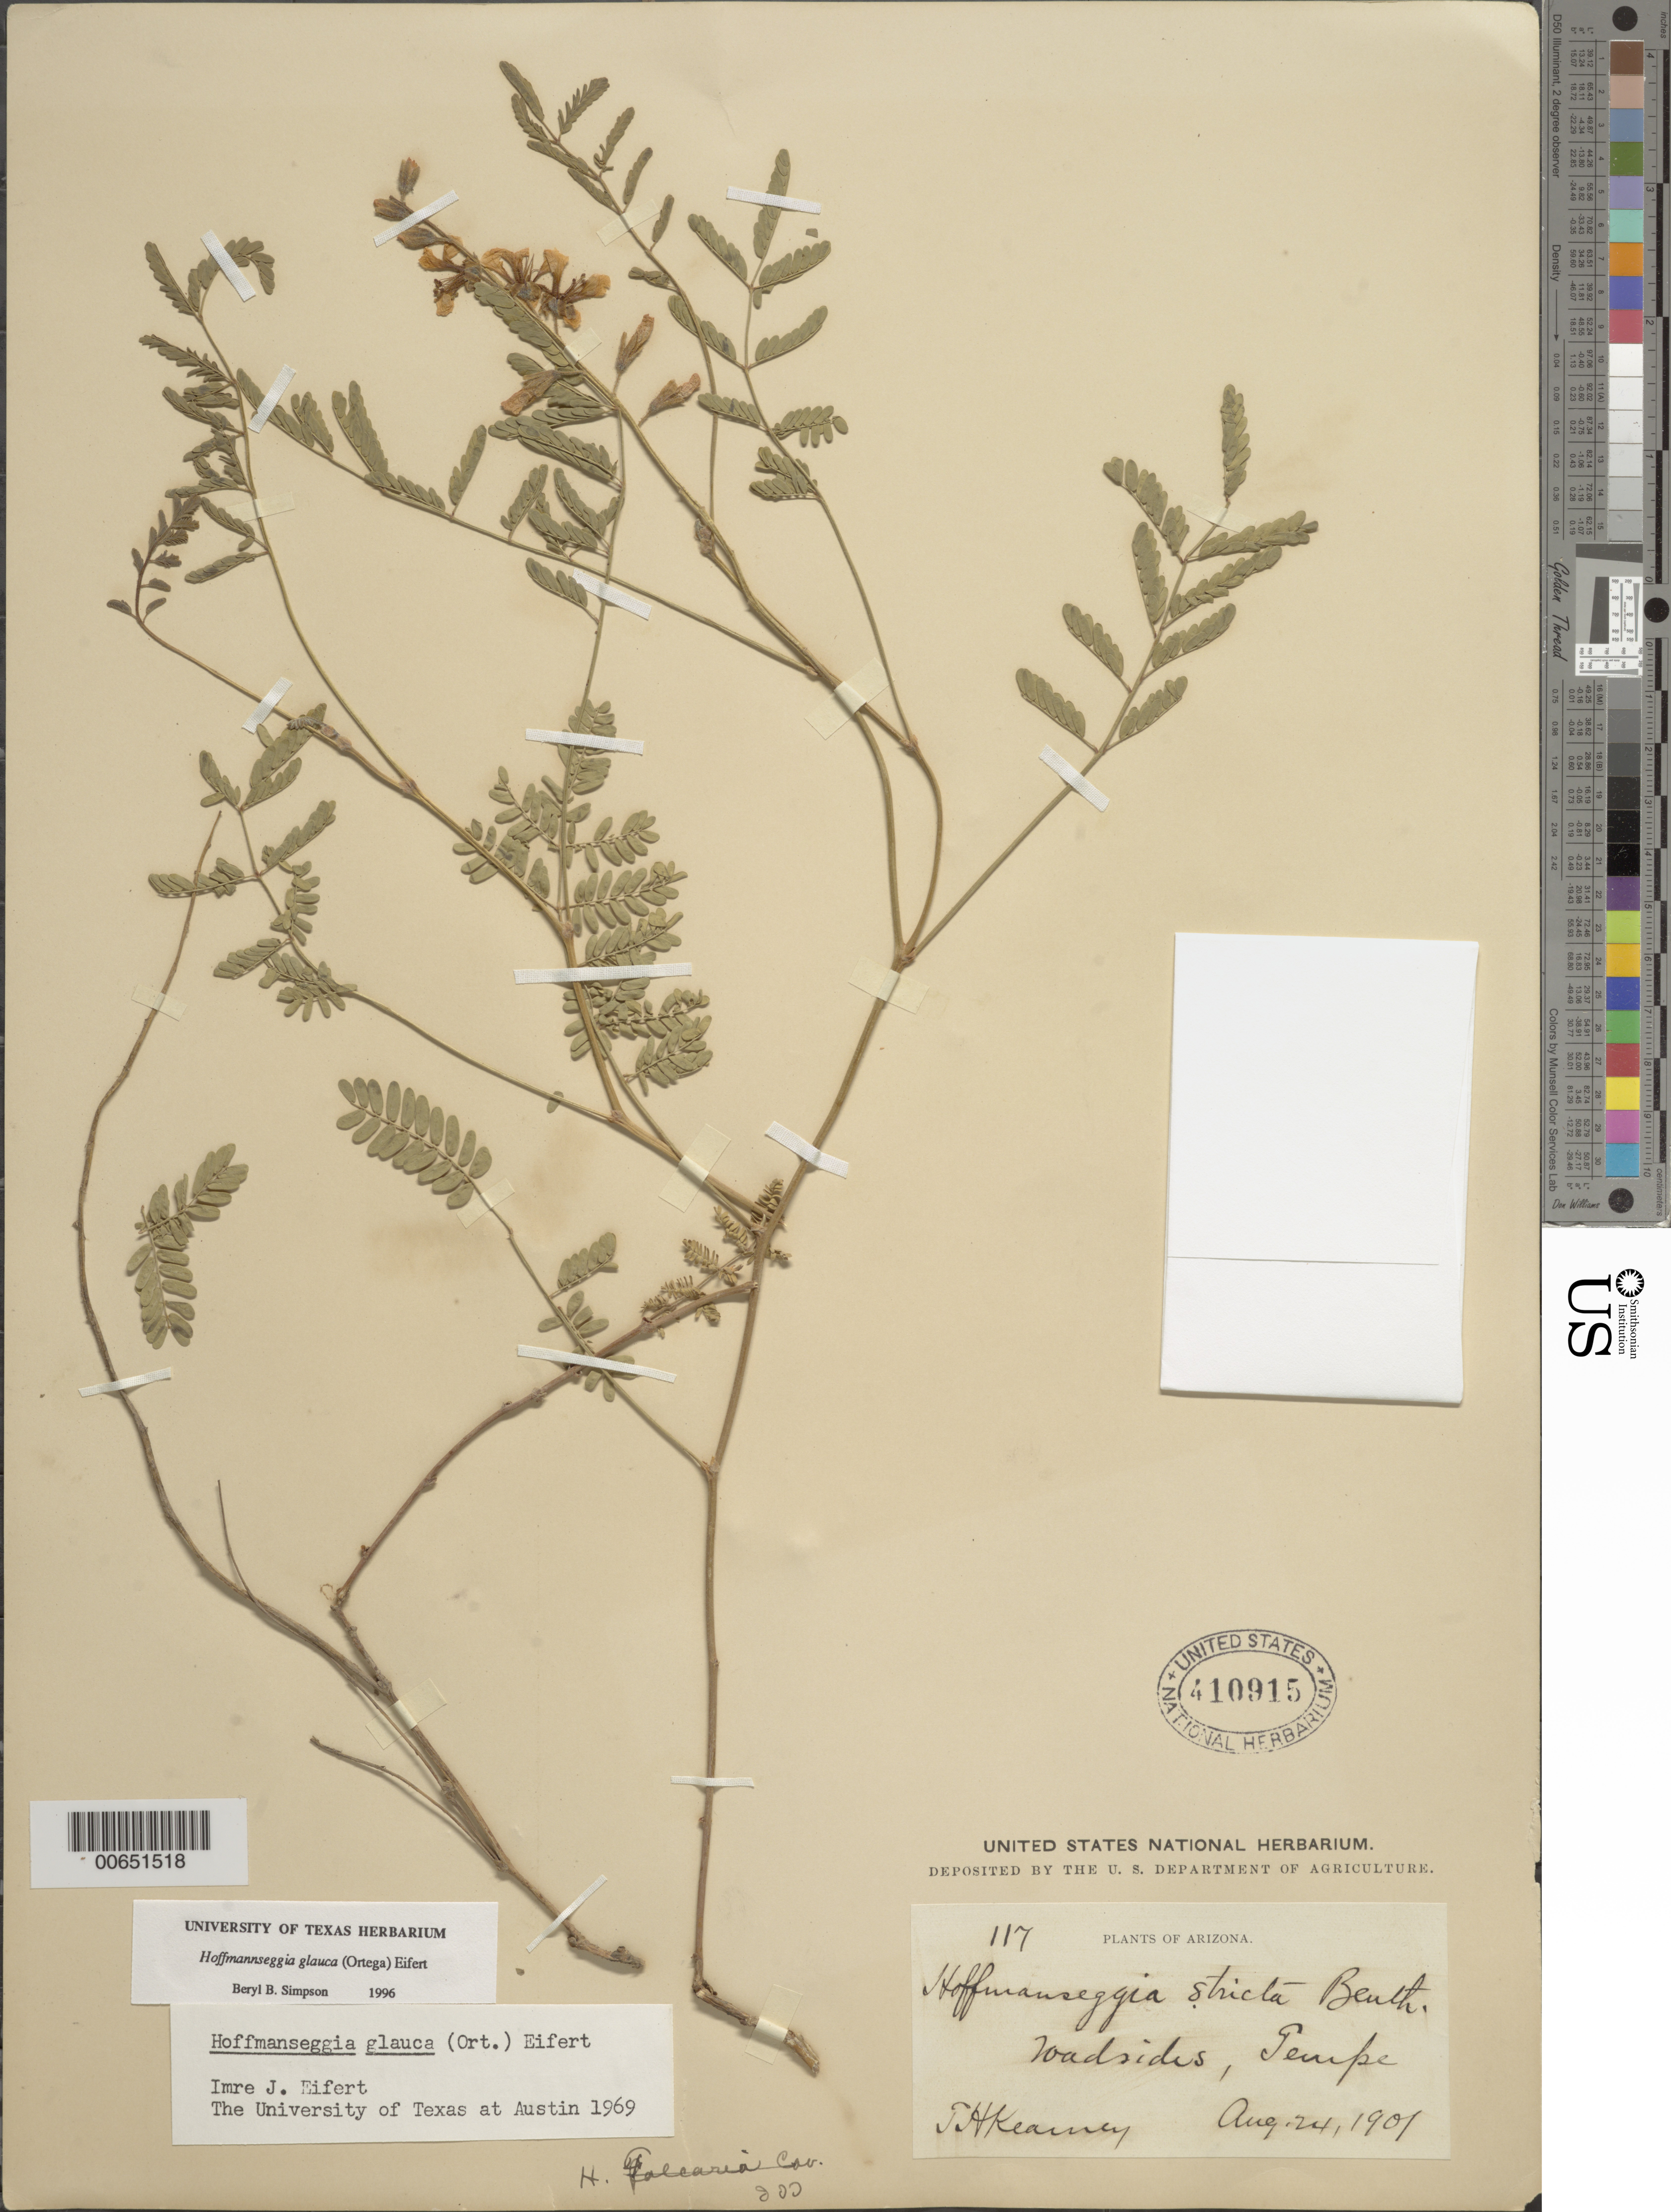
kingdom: Plantae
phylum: Tracheophyta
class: Magnoliopsida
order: Fabales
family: Fabaceae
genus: Hoffmannseggia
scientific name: Hoffmannseggia glauca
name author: (Ortega) Eifert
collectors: T. H. Kearney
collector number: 117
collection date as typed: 24 Aug 1901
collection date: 1901-08-24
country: United States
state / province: Arizona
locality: Tempe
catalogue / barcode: US 410915